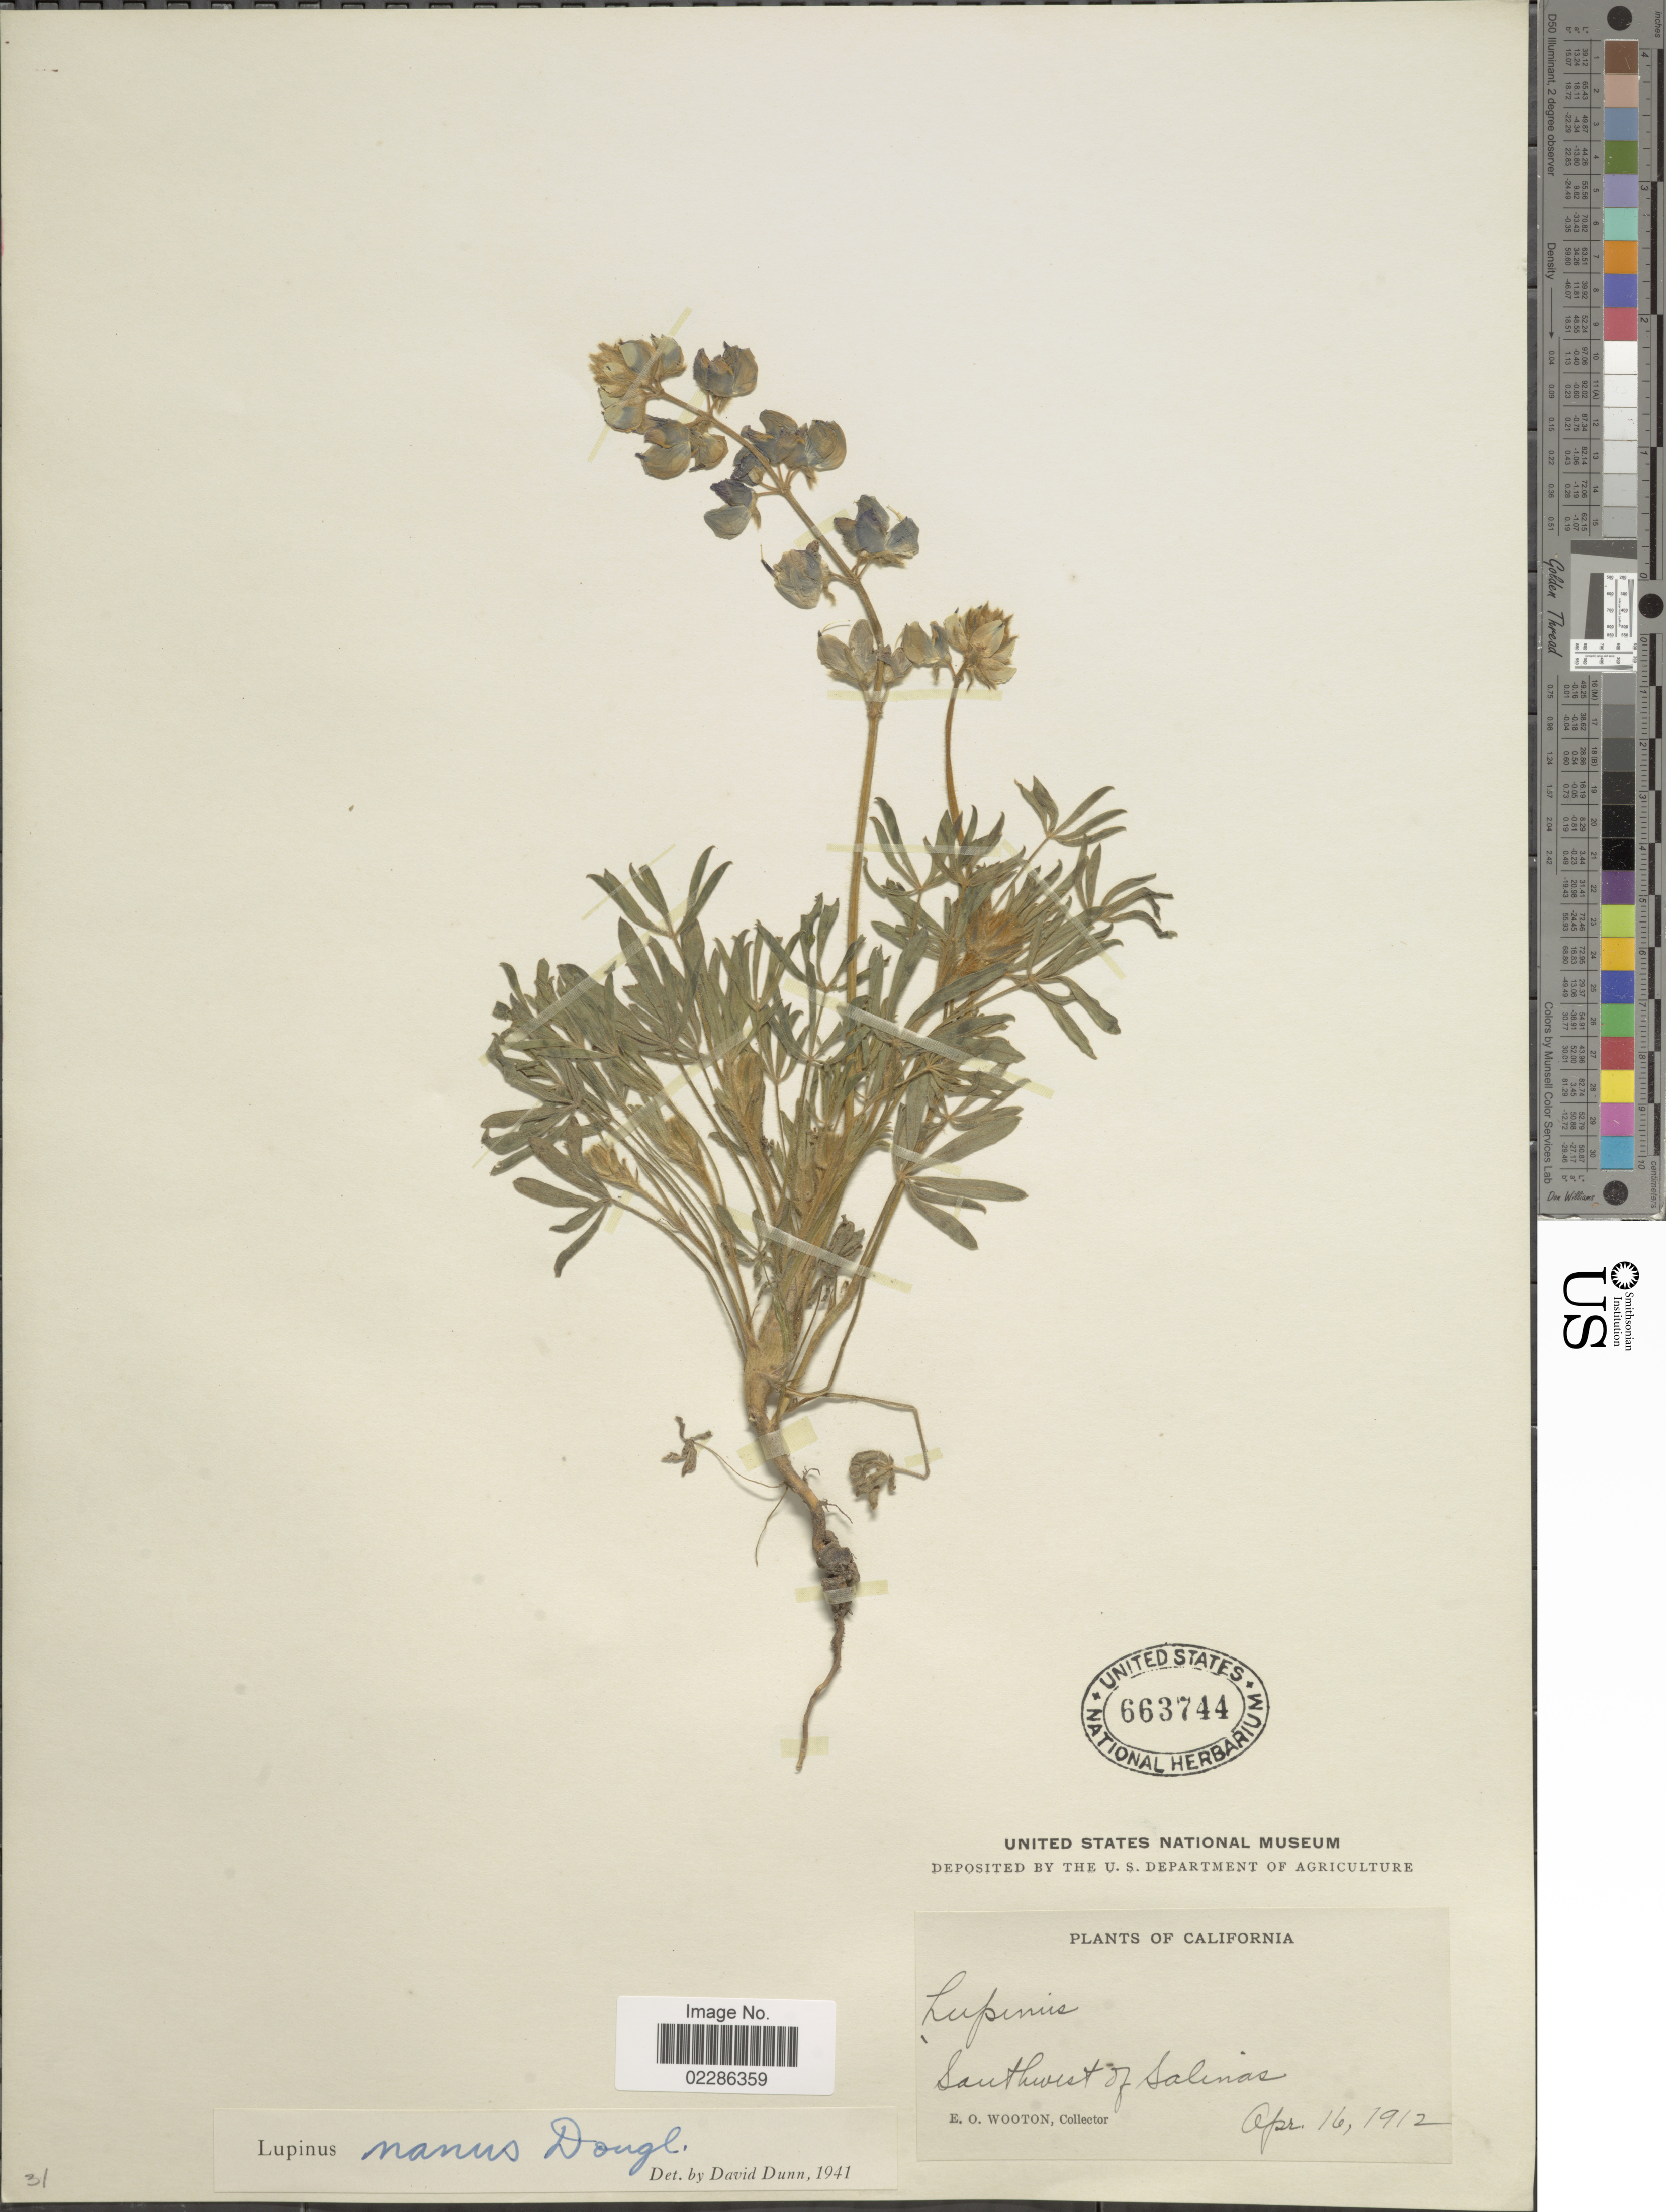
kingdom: Plantae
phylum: Tracheophyta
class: Magnoliopsida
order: Fabales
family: Fabaceae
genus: Lupinus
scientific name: Lupinus nanus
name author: Douglas ex Benth.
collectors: E. O. Wooton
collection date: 1912-04-16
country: United States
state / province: California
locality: Southwest of Salinas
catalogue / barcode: US 663744